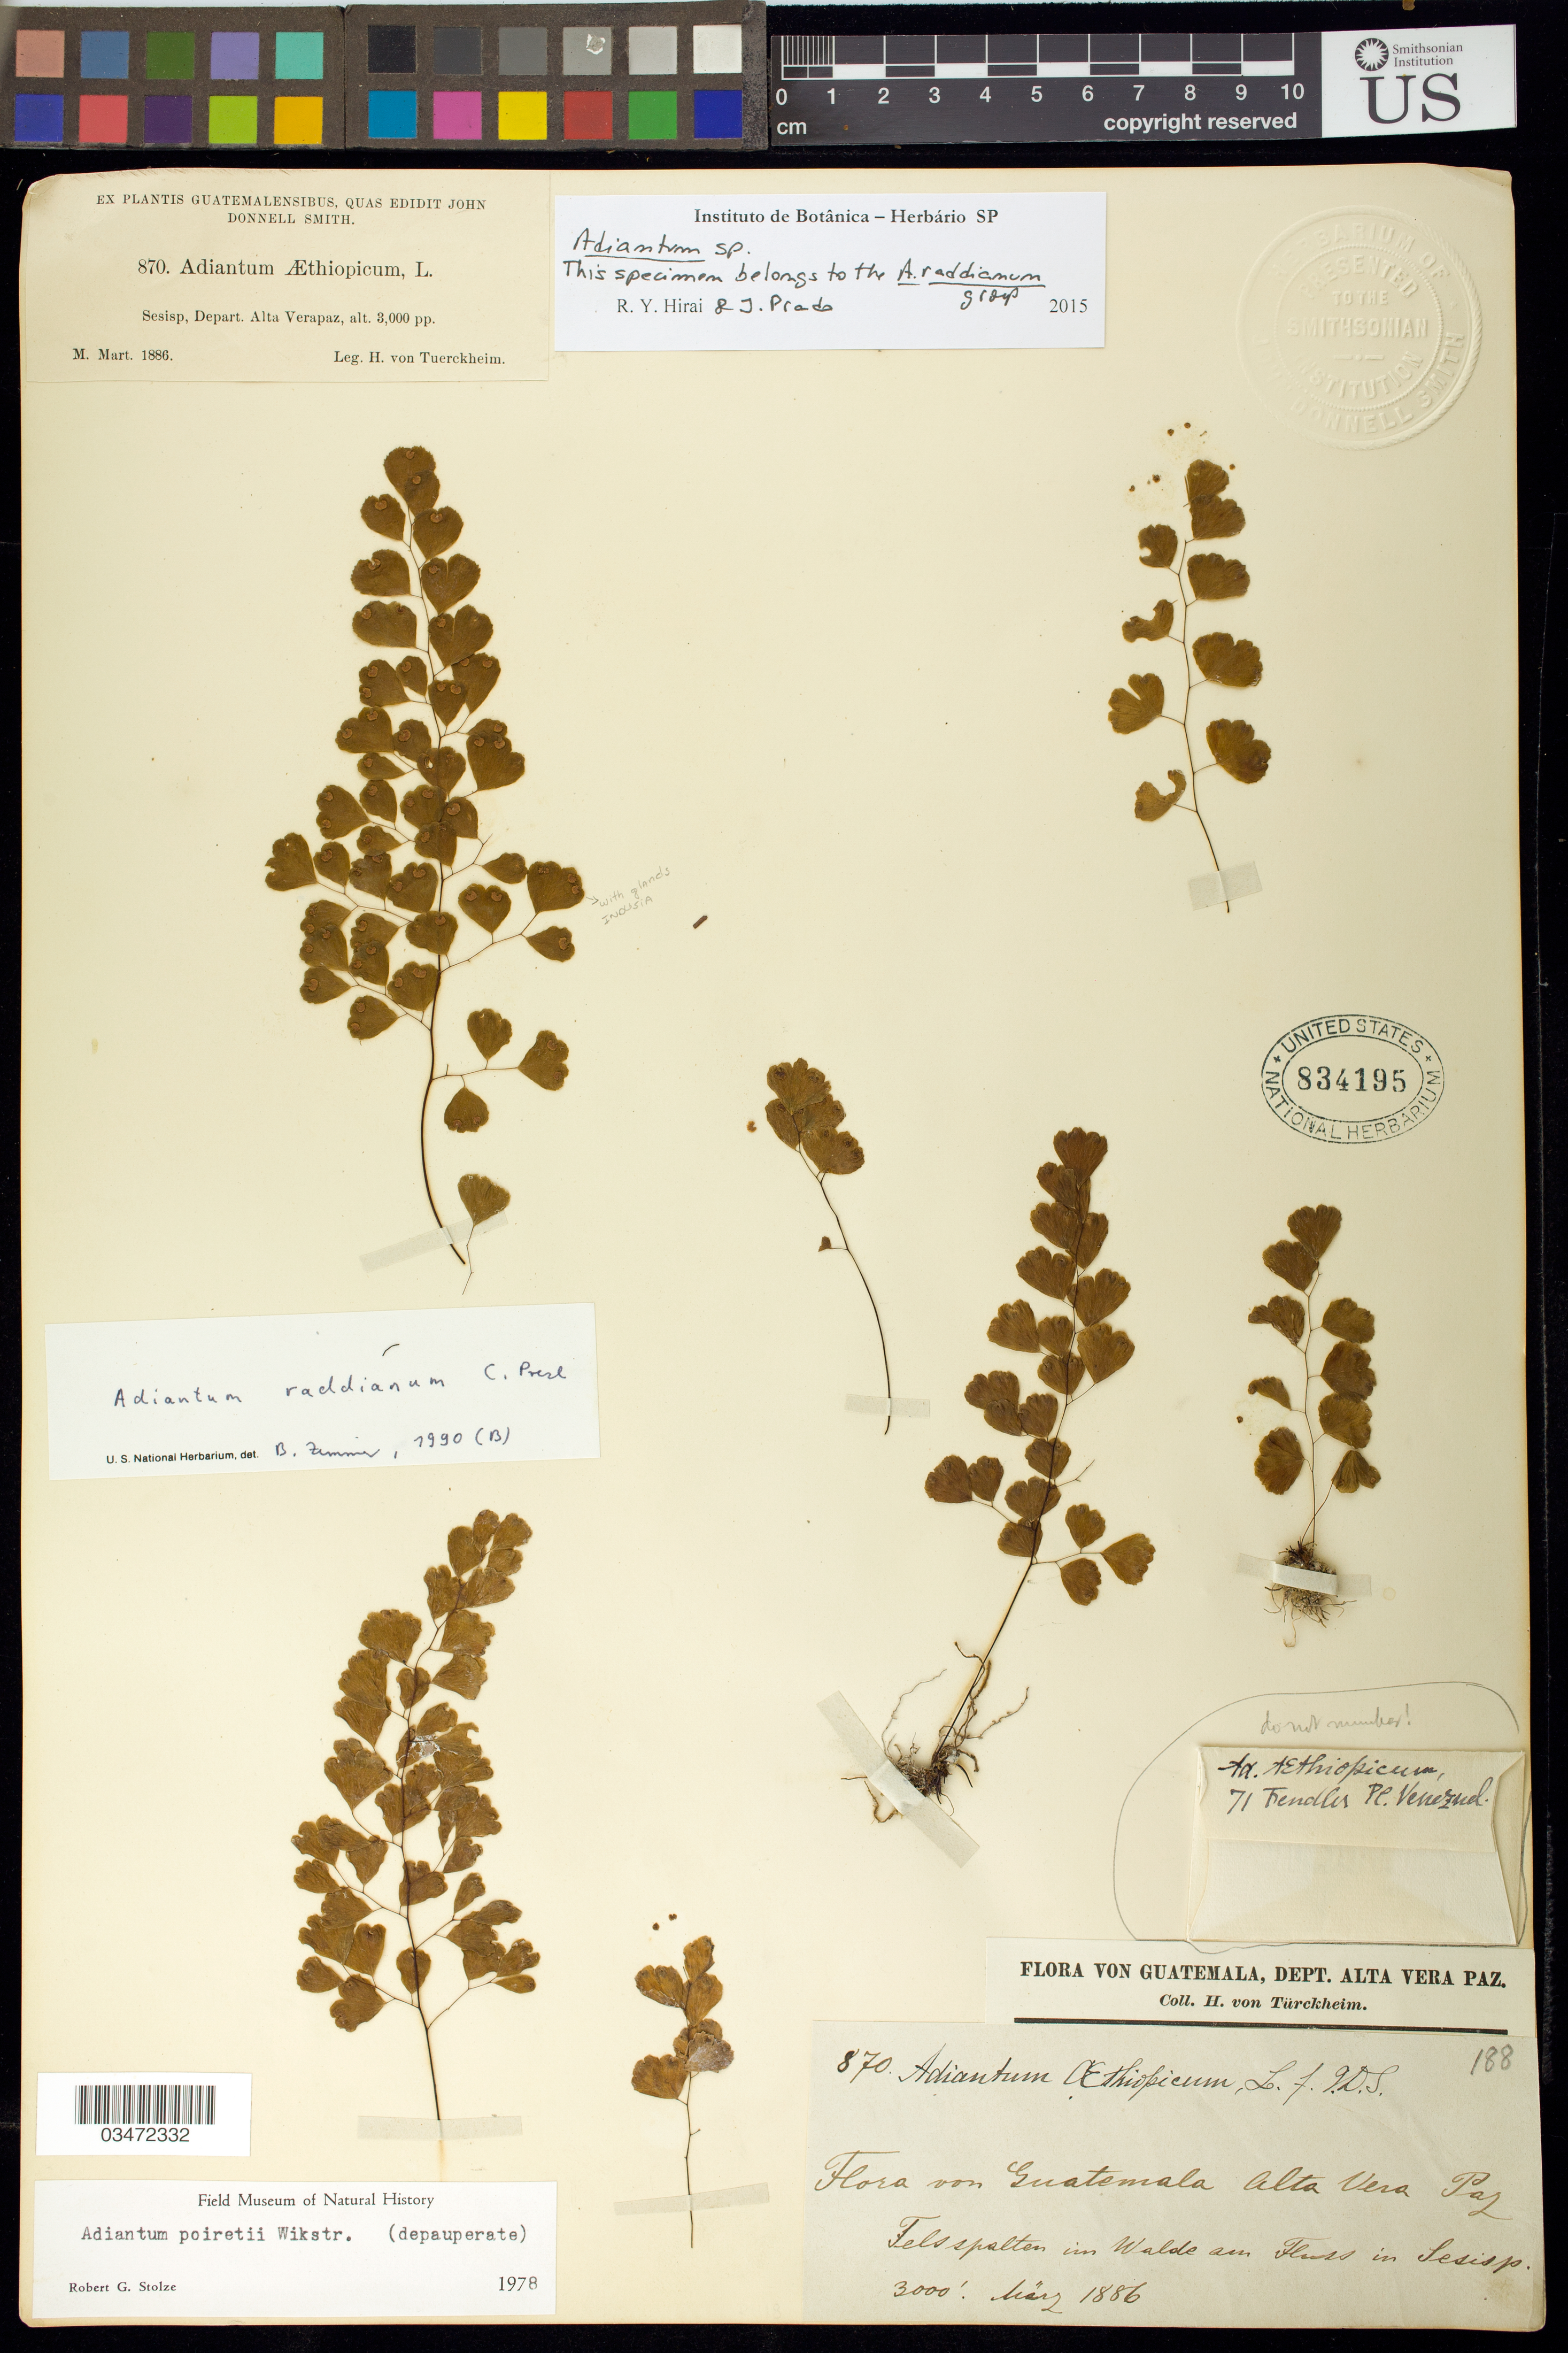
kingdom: Plantae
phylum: Tracheophyta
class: Polypodiopsida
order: Polypodiales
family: Pteridaceae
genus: Adiantum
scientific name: Adiantum sp.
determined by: Hirzi, R. Y.; Prado, J.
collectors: H. von Türckheim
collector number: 870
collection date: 1886-03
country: Guatemala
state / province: Alta Verapaz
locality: Sesisp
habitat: Fels spalten im walde am floss in Sesisp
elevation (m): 914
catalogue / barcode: US 834195